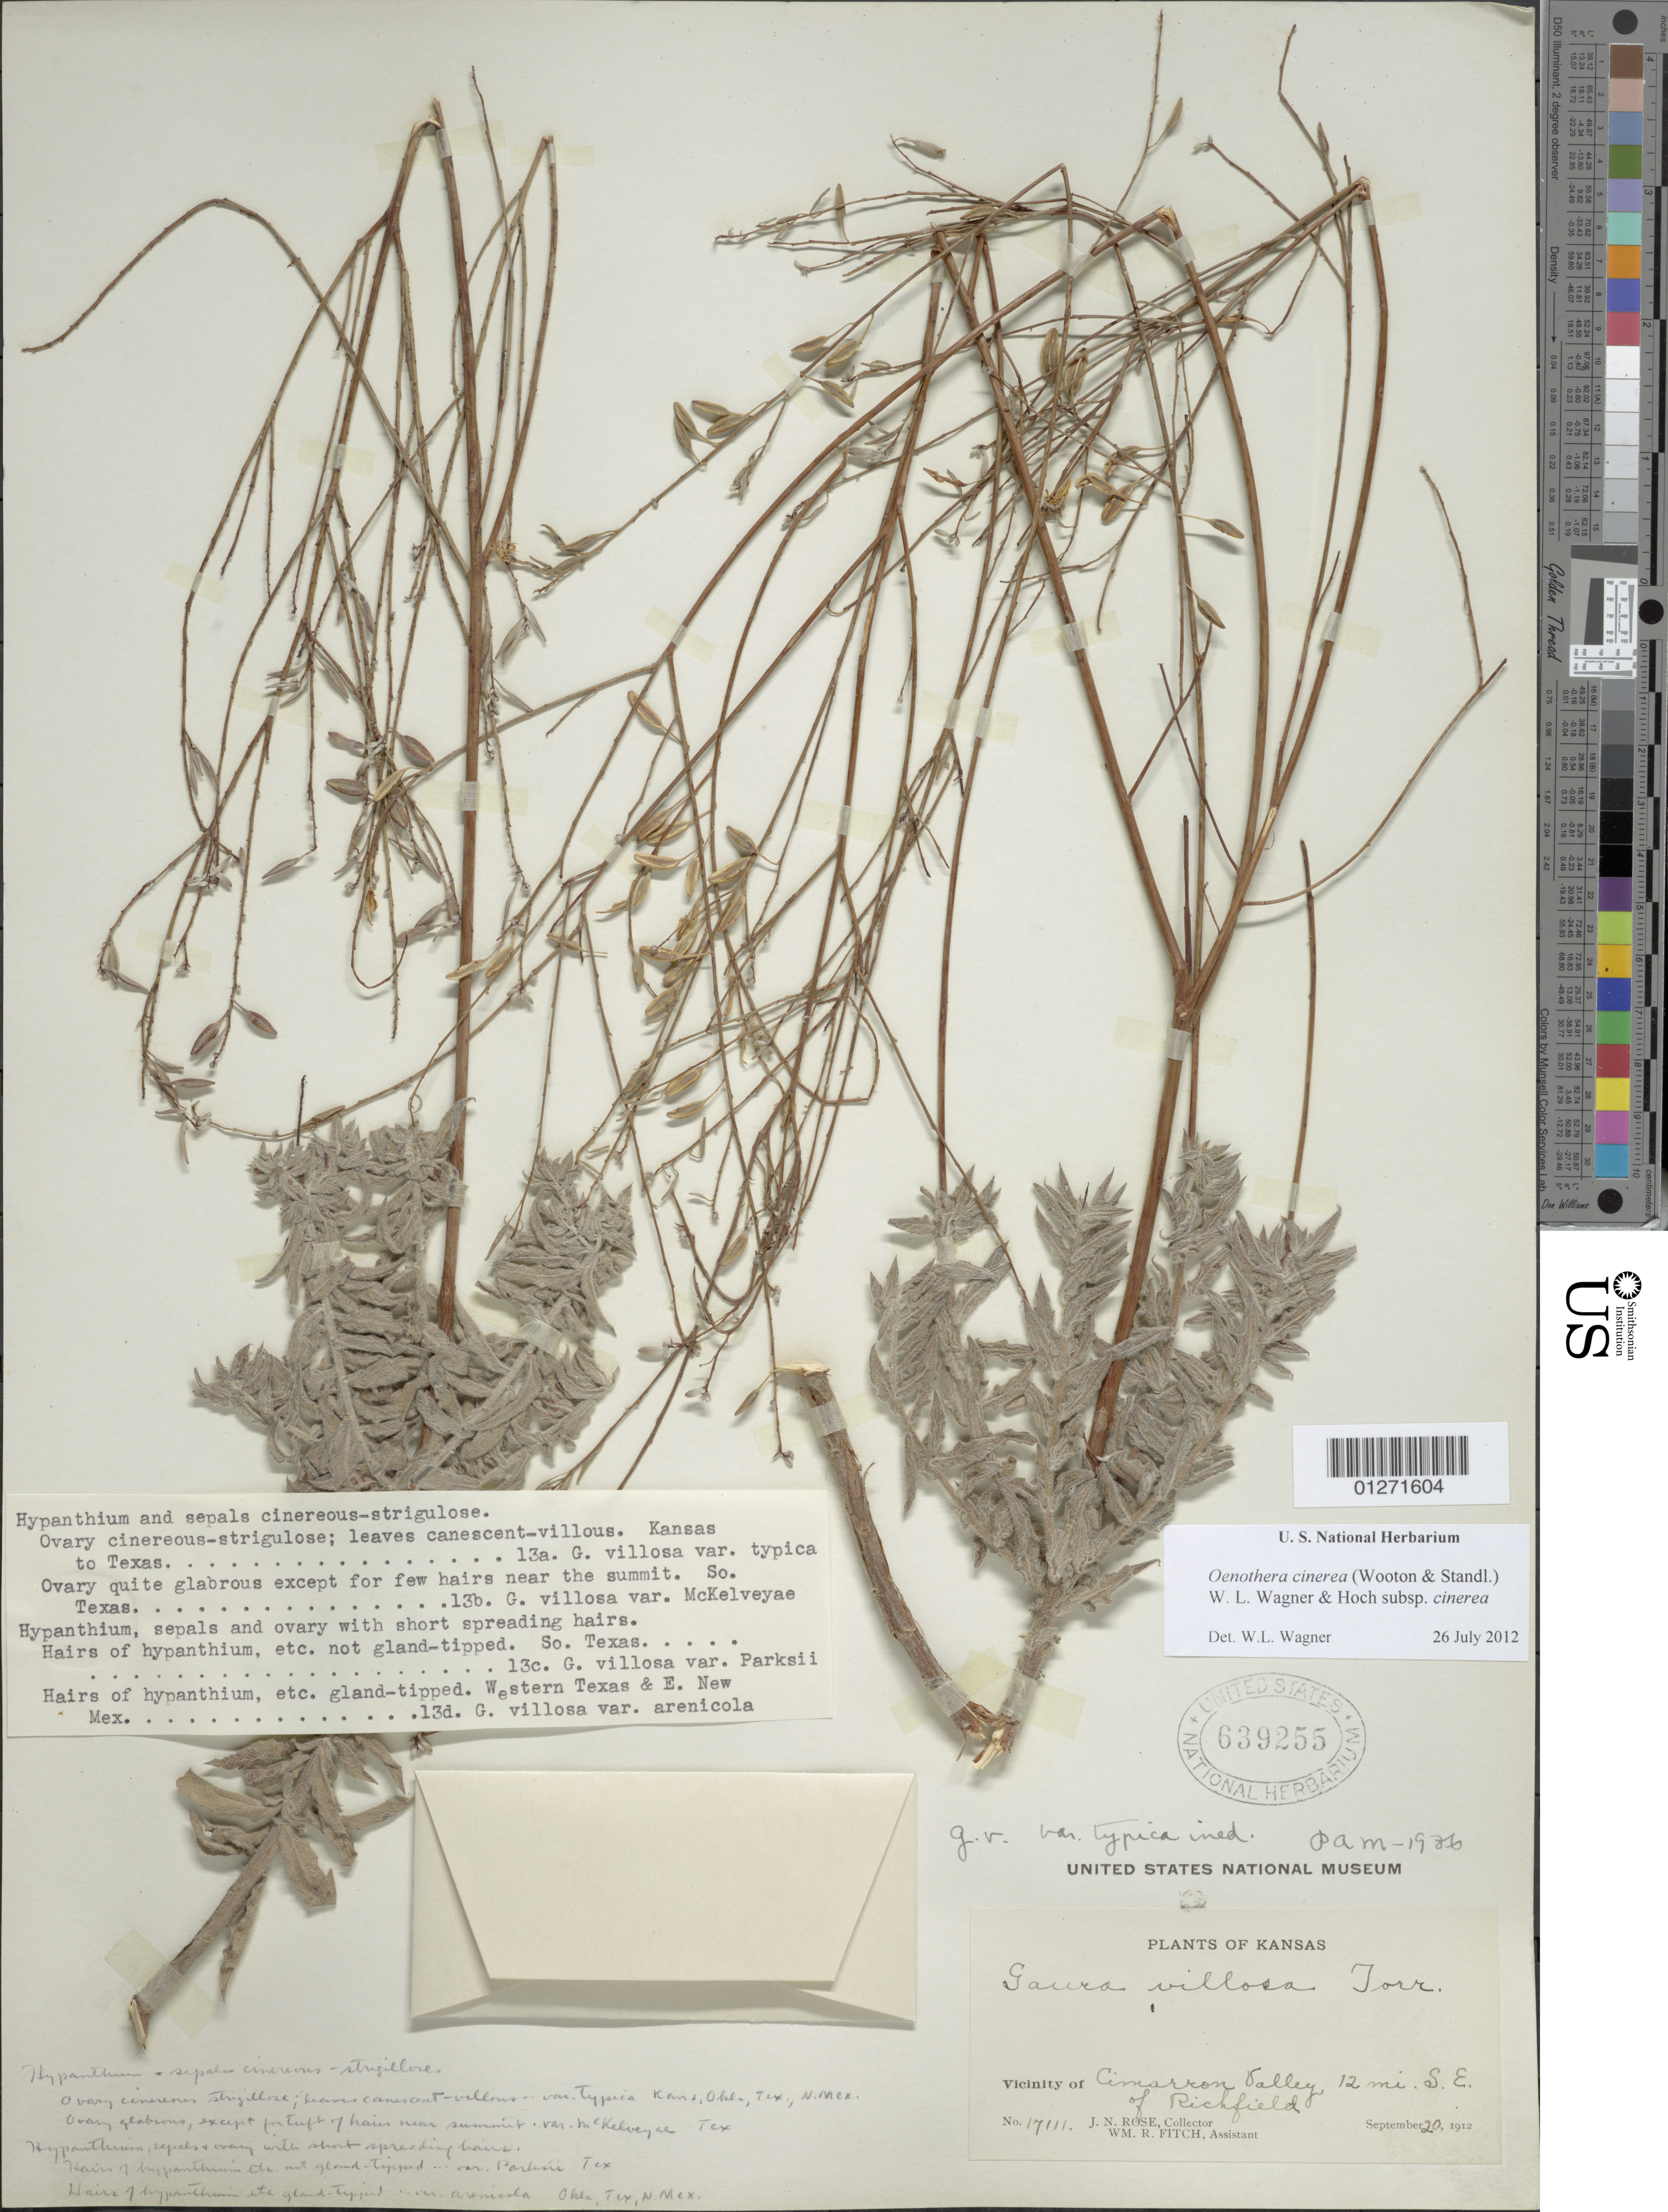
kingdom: Plantae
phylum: Tracheophyta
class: Magnoliopsida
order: Myrtales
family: Onagraceae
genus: Oenothera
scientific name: Oenothera cinerea subsp. cinerea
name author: (Wooton & Standl.) W.L. Wagner & Hoch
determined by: Wagner, W. L., (BOT), Smithsonian Institution - National Museum of Natural History (UNITED STATES)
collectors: J. N. Rose & W. R. Fitch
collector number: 17111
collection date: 1912-09-20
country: United States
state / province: Kansas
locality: Vicinity of Cimarron Valley, 12 mi SE of Richfield.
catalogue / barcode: US 639255